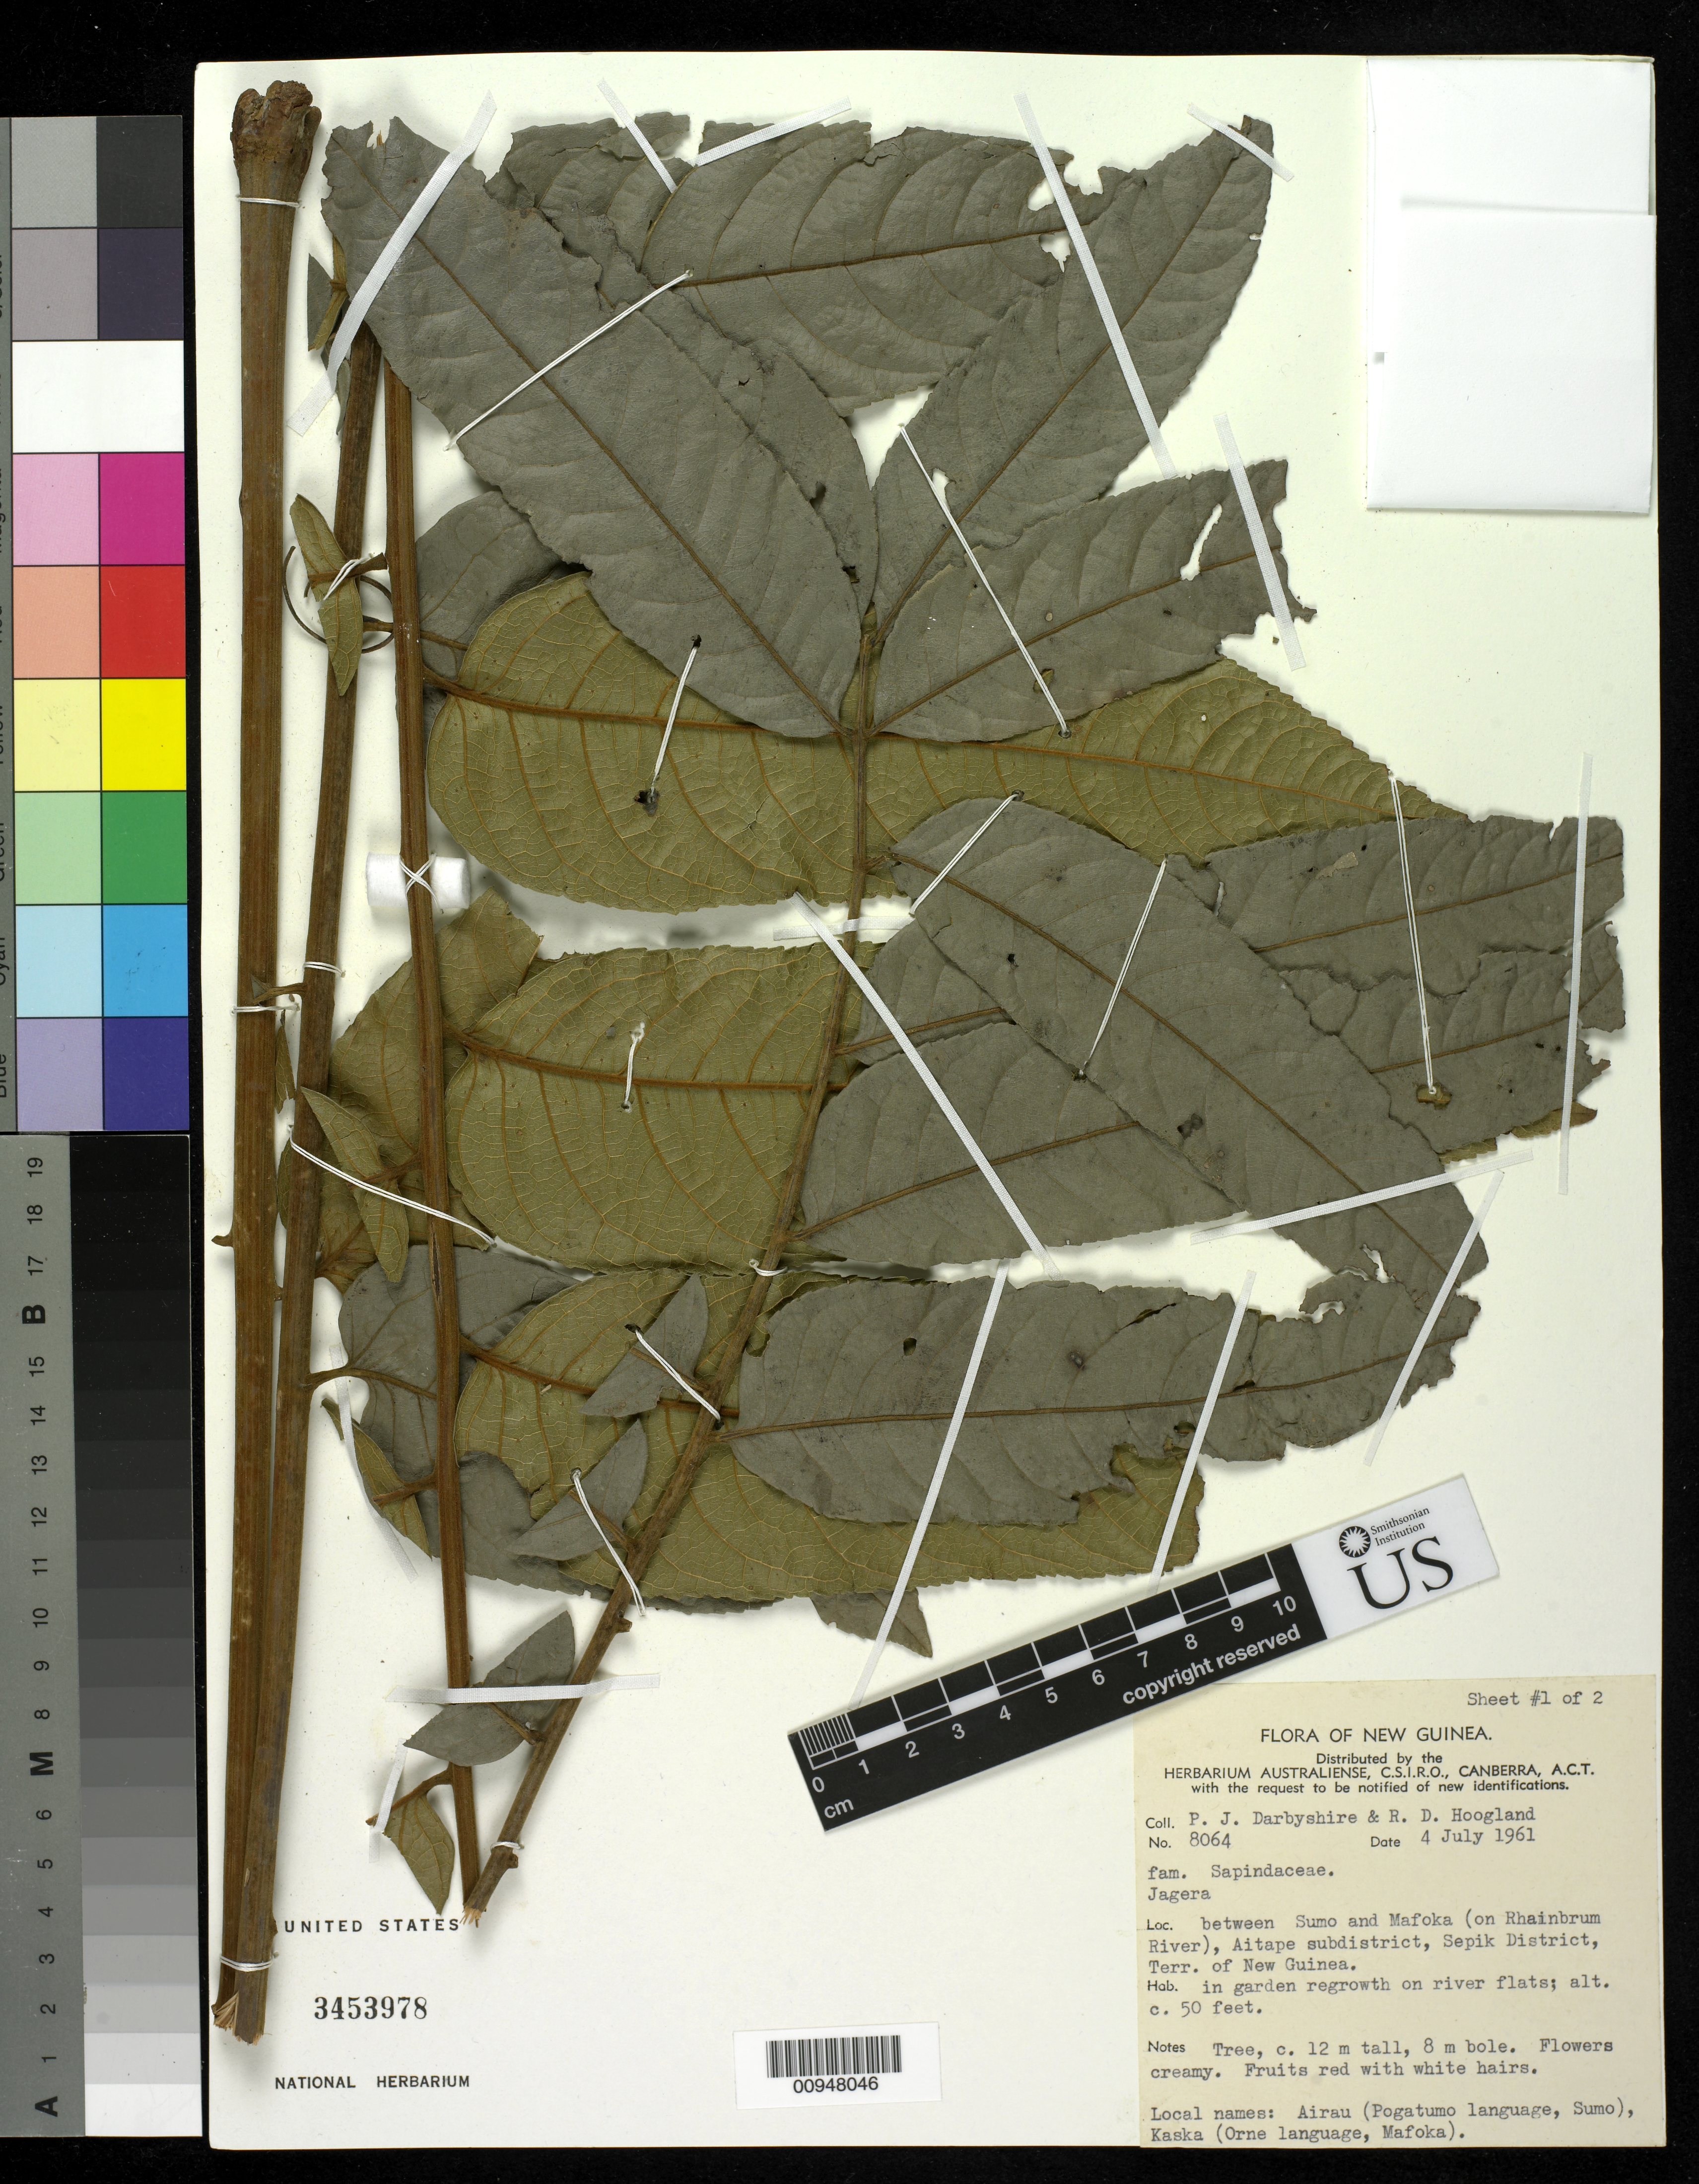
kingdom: Plantae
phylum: Tracheophyta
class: Magnoliopsida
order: Sapindales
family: Sapindaceae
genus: Jagera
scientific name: Jagera sp.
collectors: P. Darbyshire & R. D. Hoogland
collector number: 8064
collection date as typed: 04 Jul 1961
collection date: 1961-07-04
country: Papua New Guinea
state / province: Sepik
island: New Guinea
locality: Aitape subdistrict. Between Sumo and Mafoka (on Rhainbrum River).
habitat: In garden regrowth on river flats.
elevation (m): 15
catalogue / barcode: US 3453978